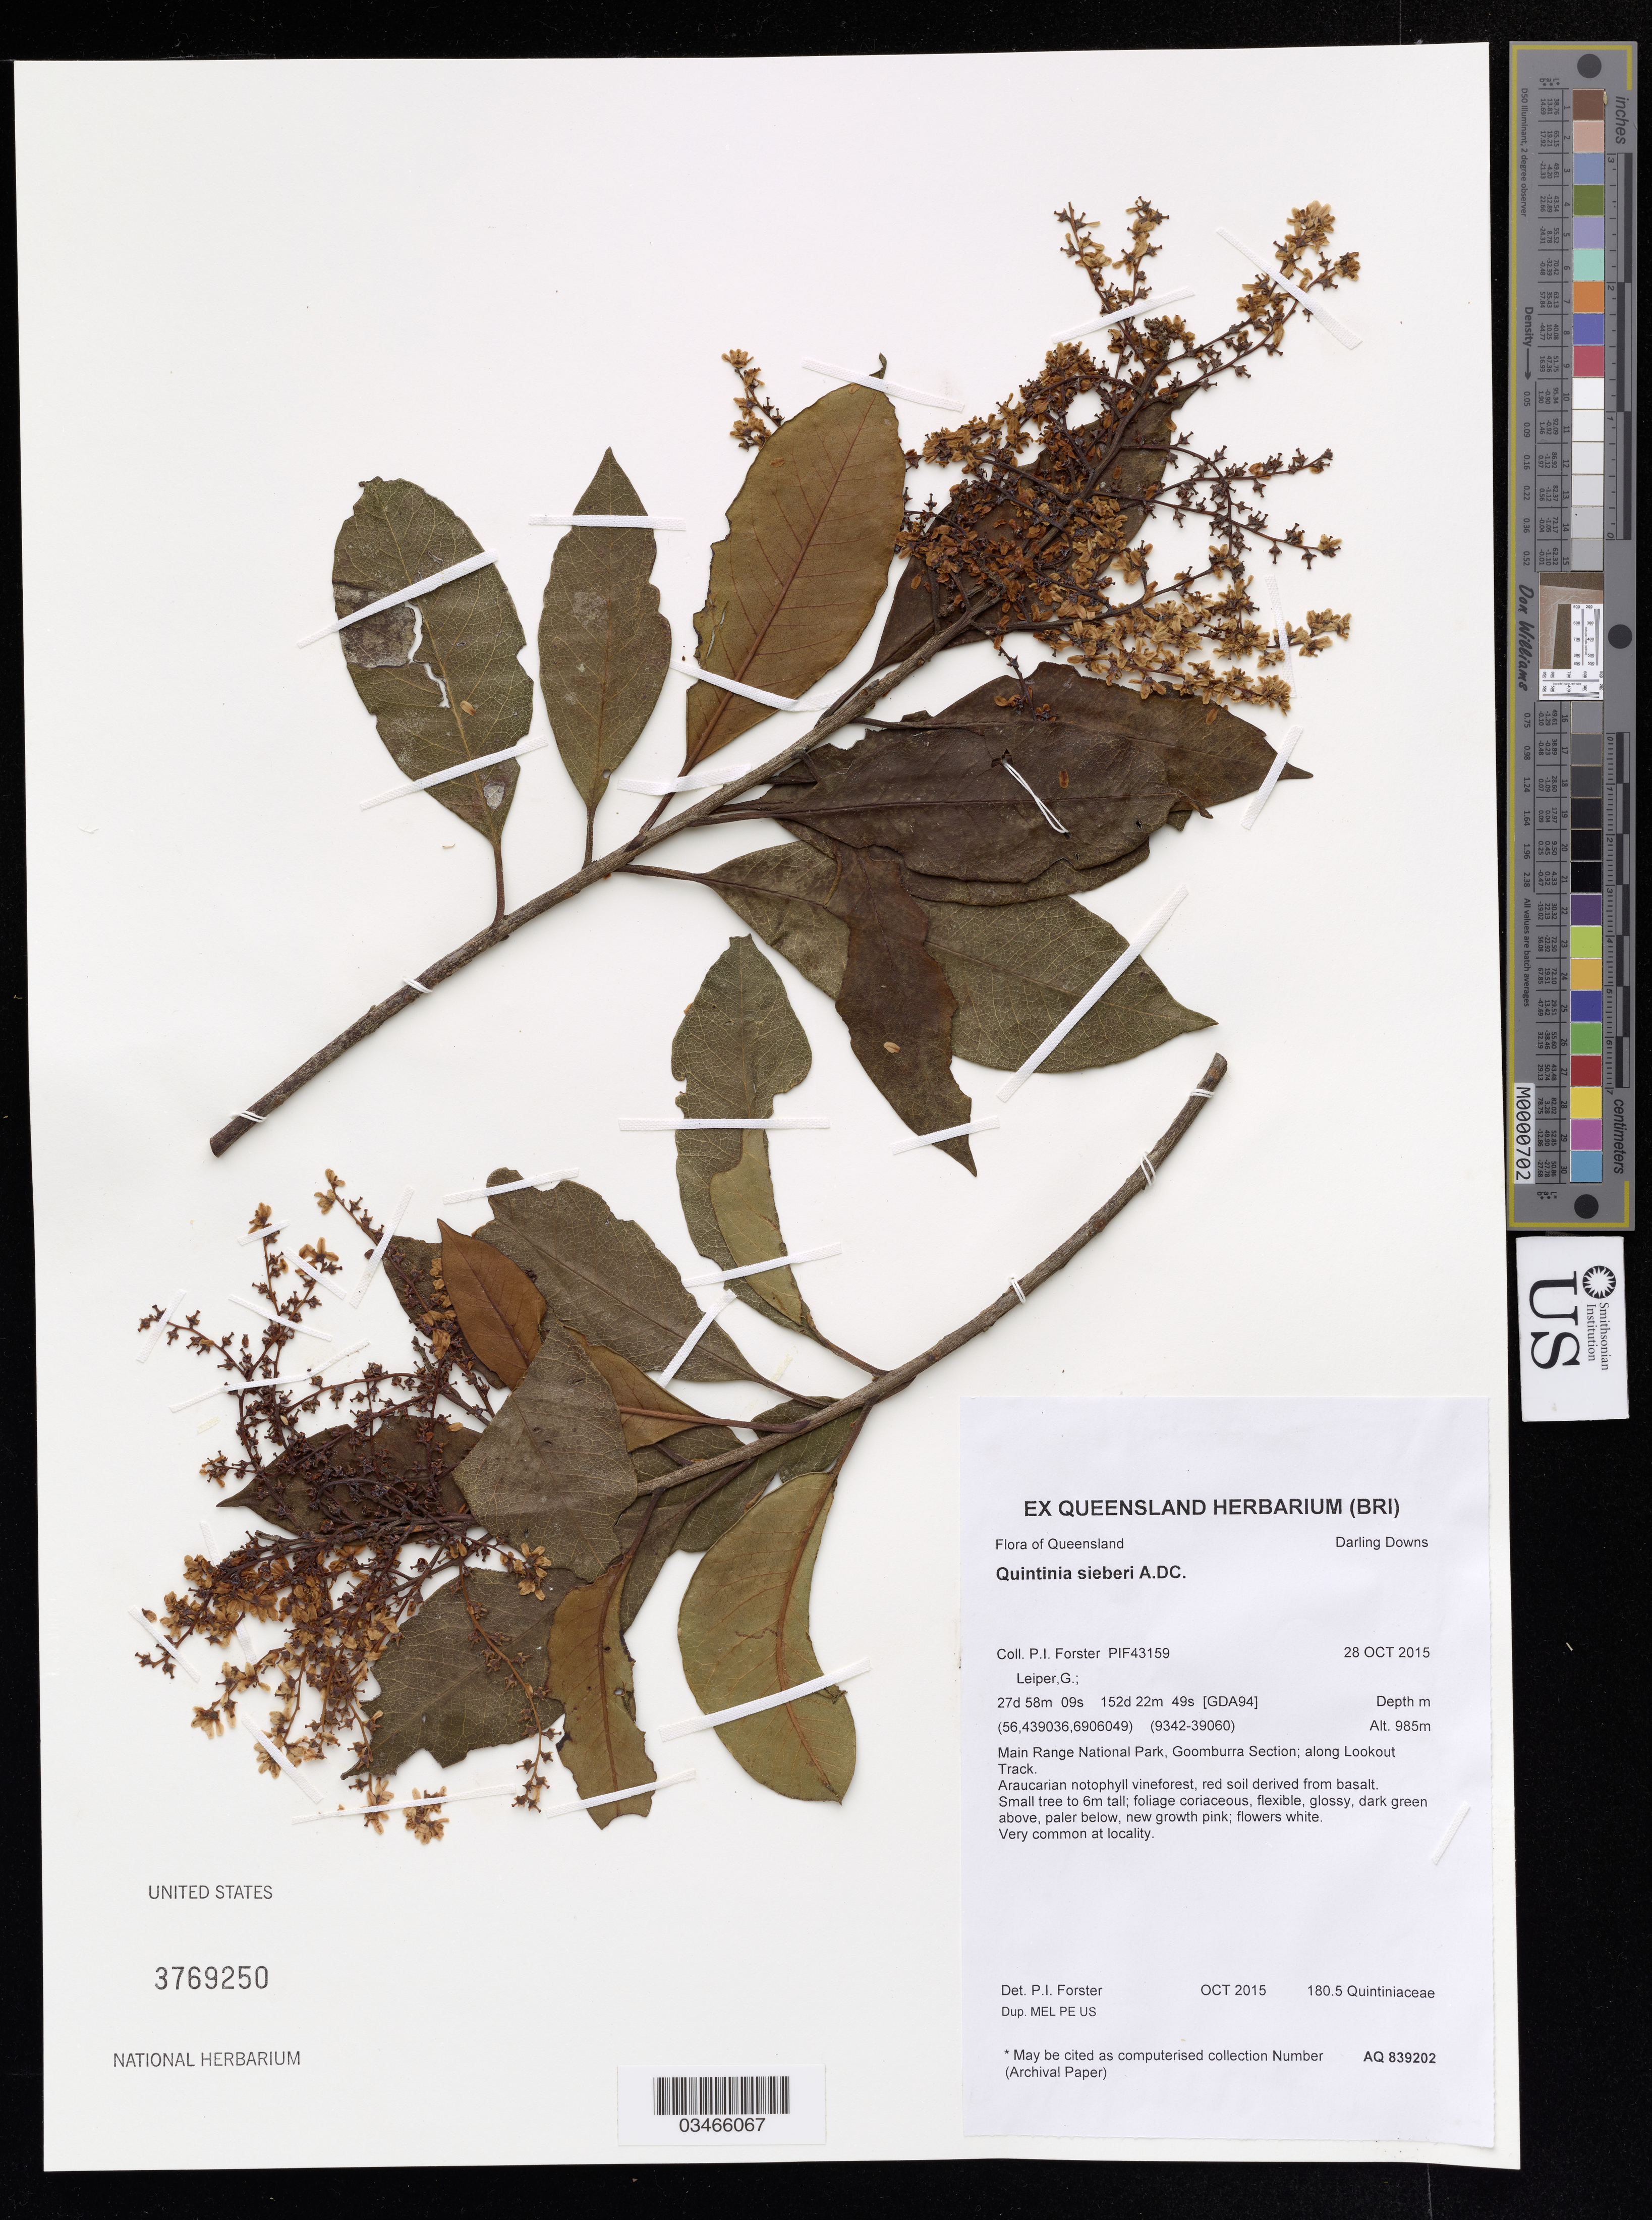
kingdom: Plantae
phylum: Tracheophyta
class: Magnoliopsida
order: Paracryphiales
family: Paracryphiaceae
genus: Quintinia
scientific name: Quintinia sieberi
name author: A. DC.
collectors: P. Forster & G. Leiper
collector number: PIF 43159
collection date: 2015-10-28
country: Australia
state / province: Queensland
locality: Darling Downs, Main Range Nationale Park, Goomburra Section; along lookout Track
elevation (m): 985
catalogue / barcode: US 3769250